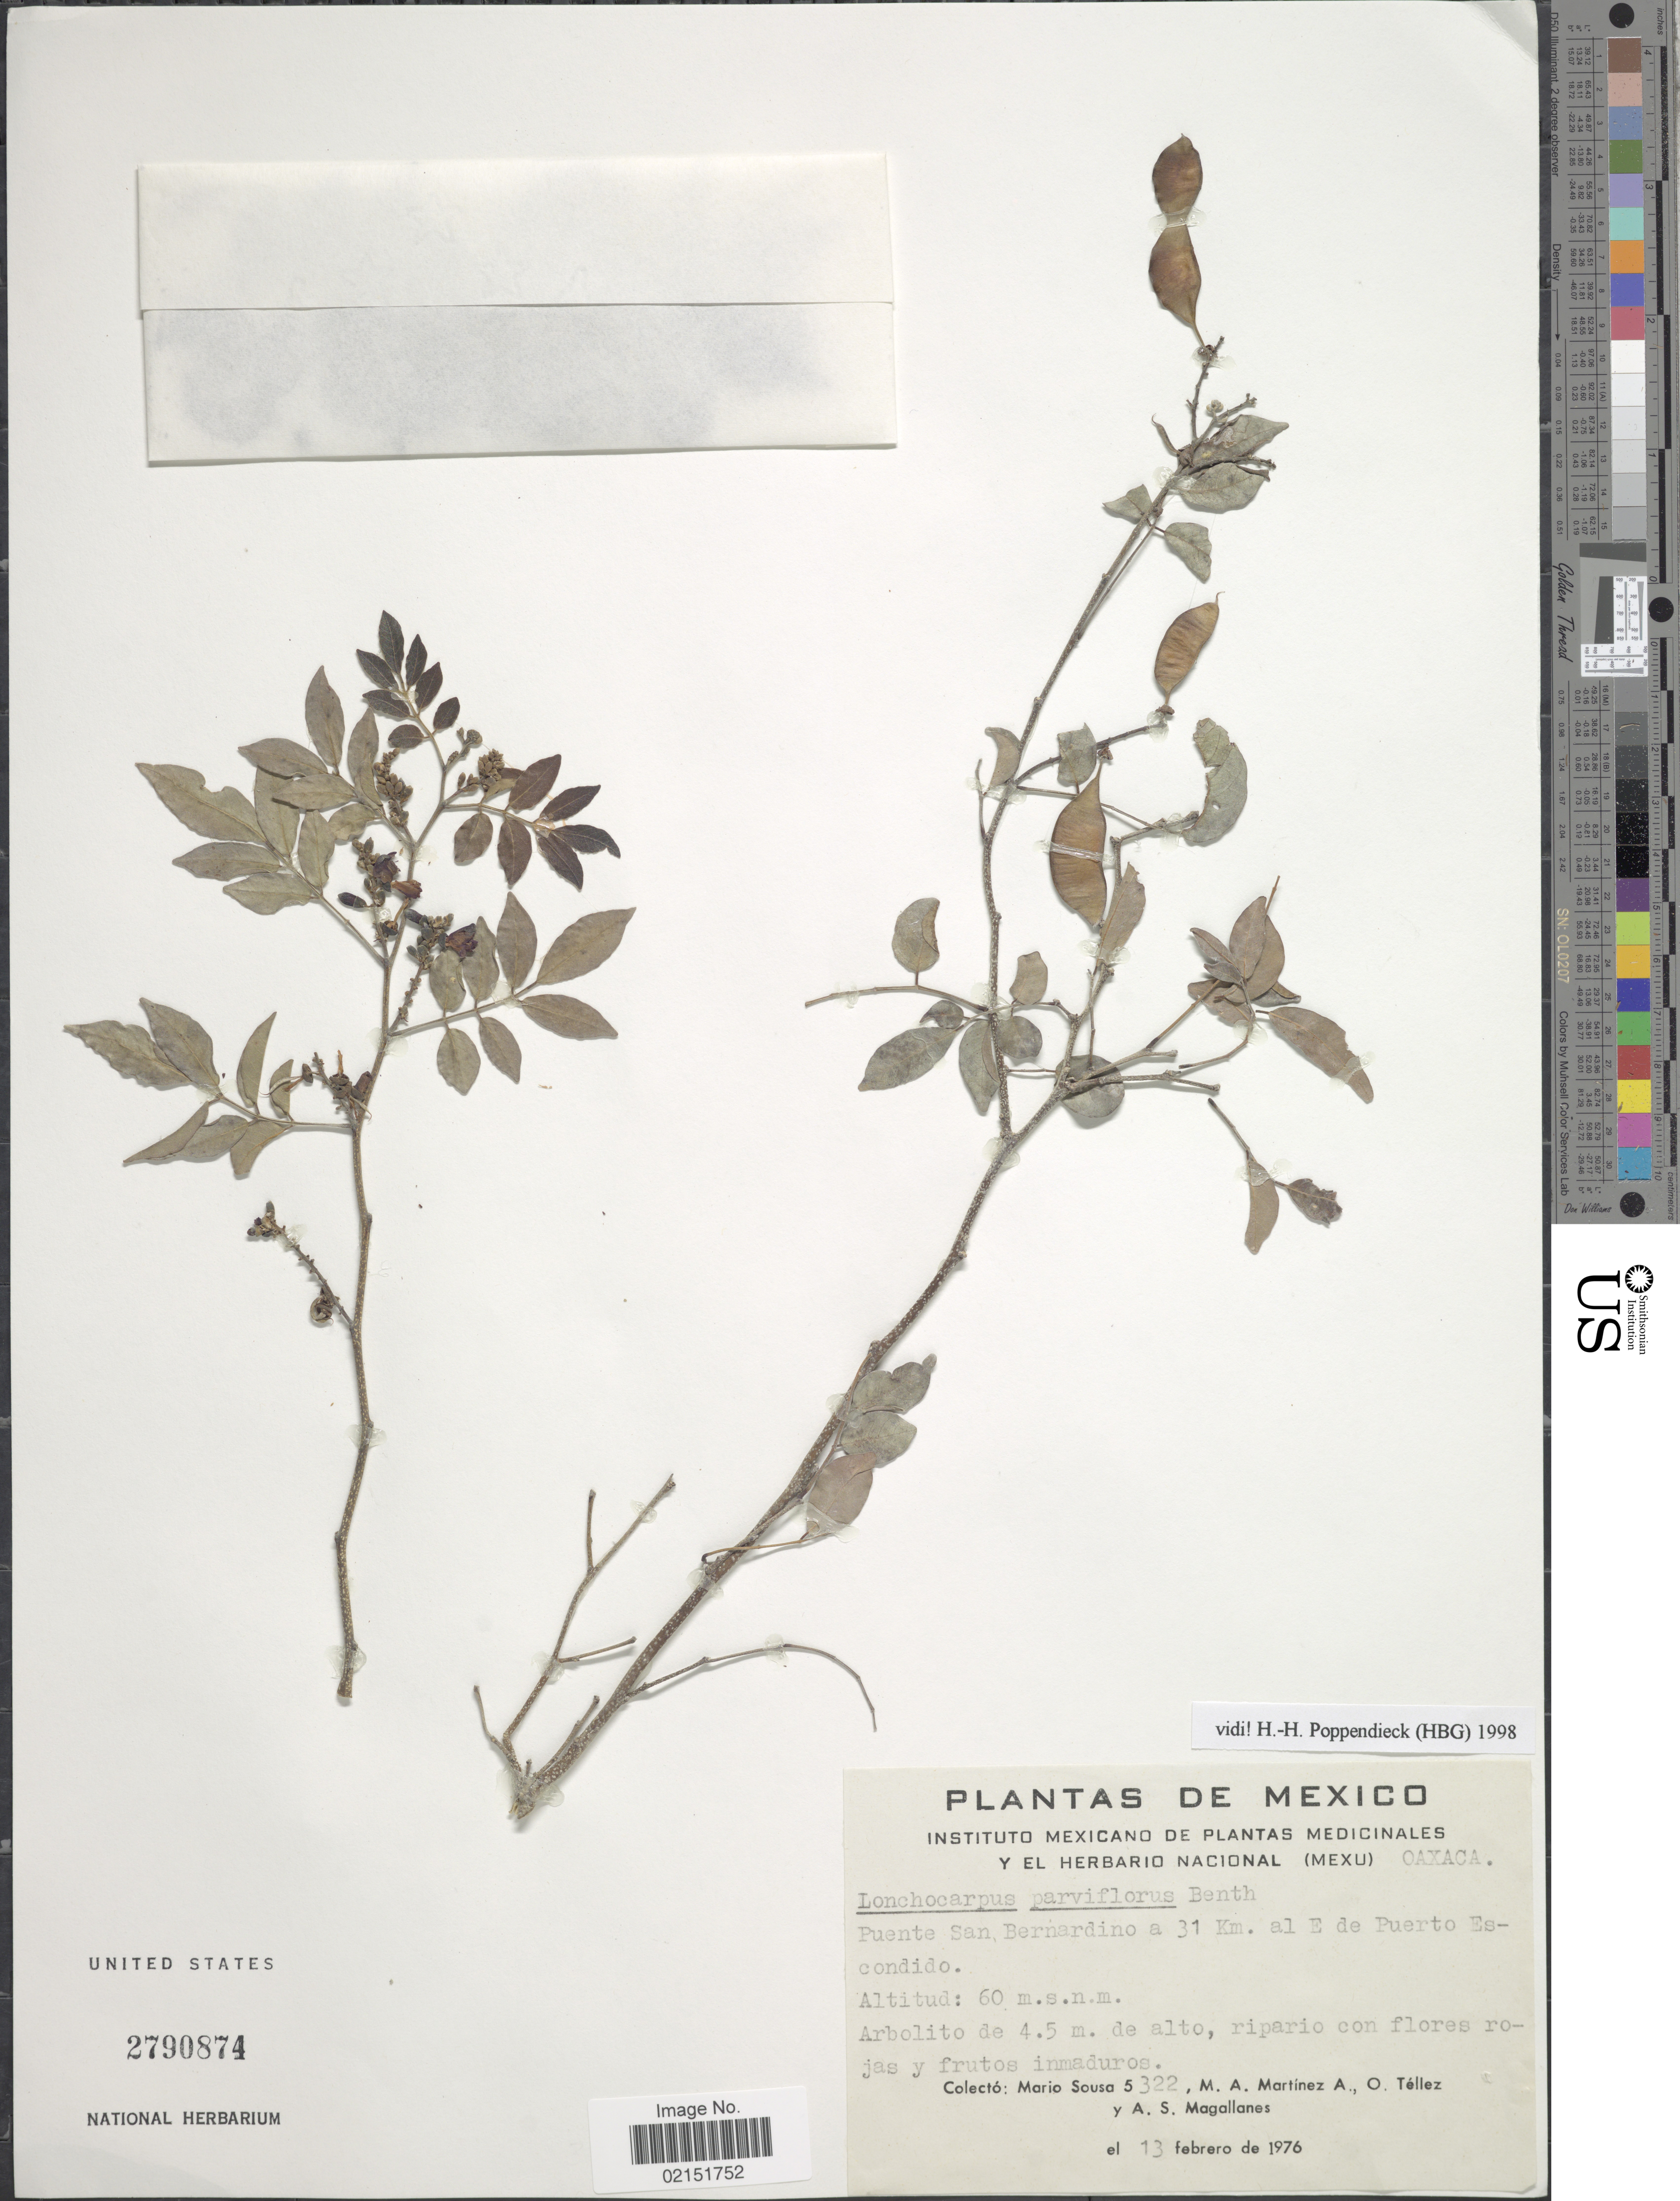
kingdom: Plantae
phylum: Tracheophyta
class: Magnoliopsida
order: Fabales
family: Fabaceae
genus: Lonchocarpus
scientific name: Lonchocarpus parviflorus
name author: Benth.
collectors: M. Sousa S., M. A. Martínez Alfaro, O. Tellez & A. Magallanes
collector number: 5322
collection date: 1976-02-13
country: Mexico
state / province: Oaxaca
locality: Puente San Bernardino a 31 km. al E de Puerto Escondido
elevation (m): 60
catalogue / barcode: US 2790874